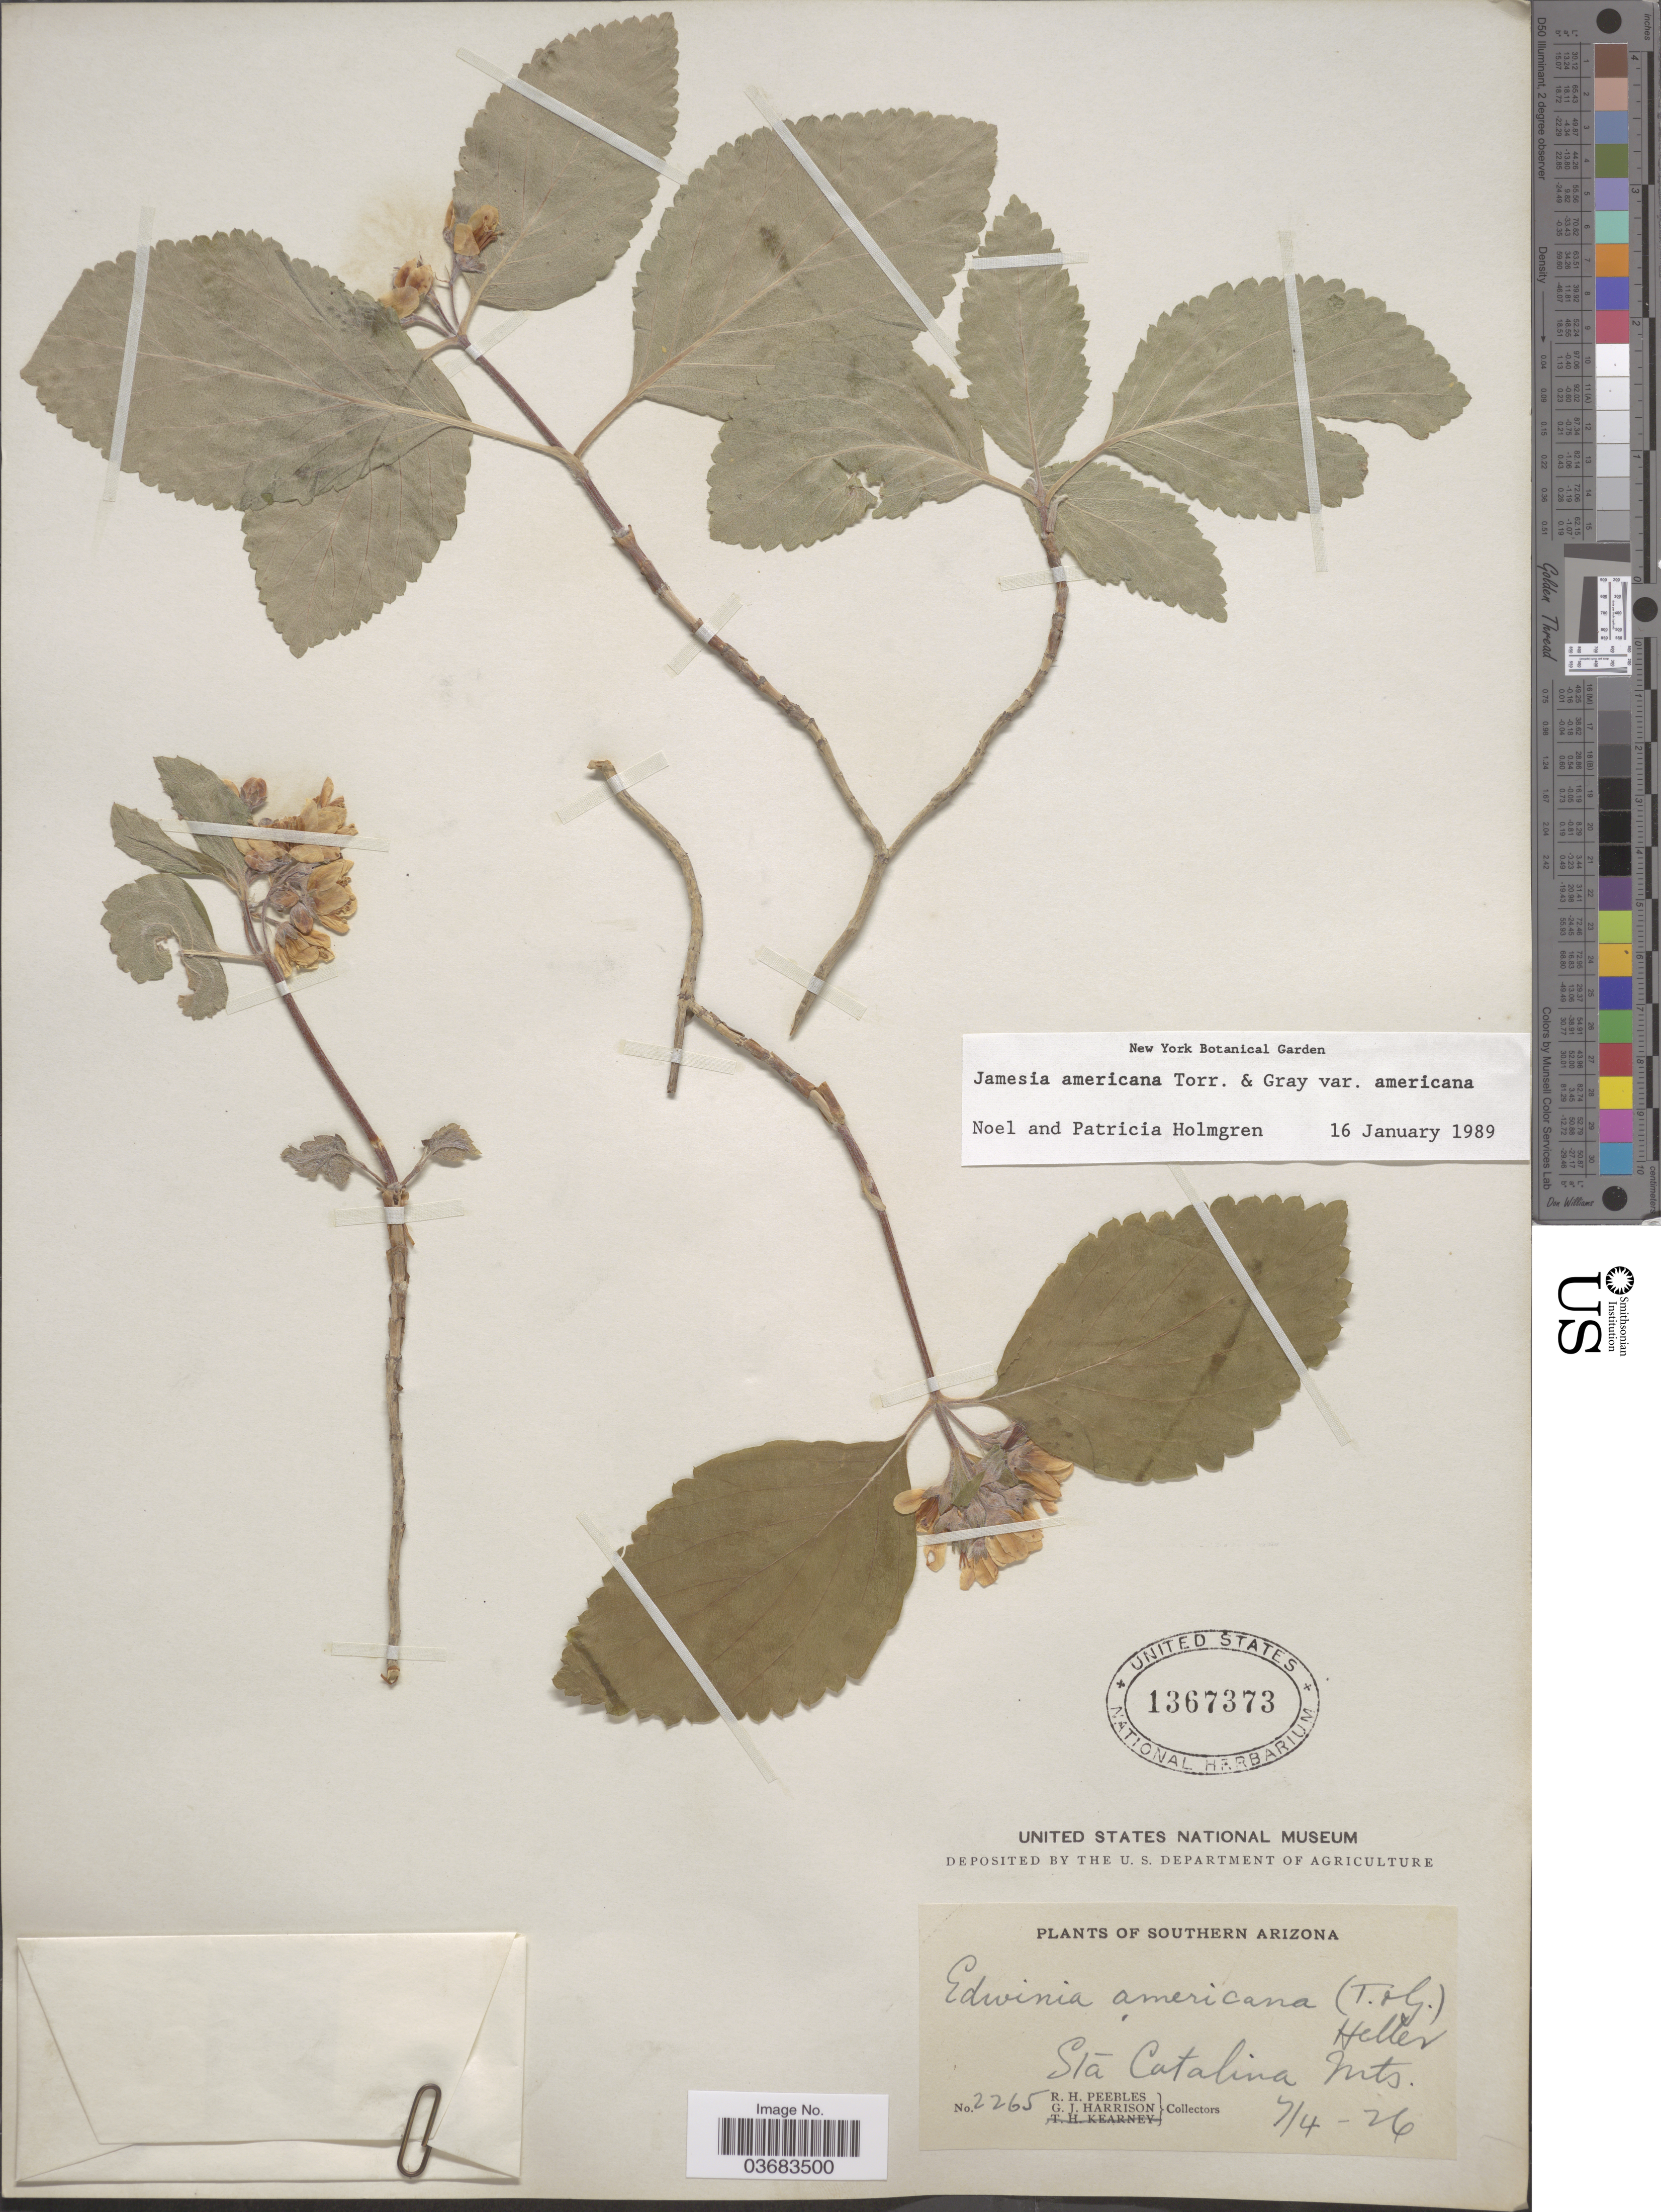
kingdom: Plantae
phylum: Tracheophyta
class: Magnoliopsida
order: Cornales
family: Hydrangeaceae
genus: Edwinia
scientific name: Edwinia americana var. americana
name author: (Torr. & A. Gray) A. Heller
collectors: R. H. Peebles & G. J. Harrison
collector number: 2265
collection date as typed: Transcribed d/m/y: 4/7/26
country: United States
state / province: Arizona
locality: Southern Arizona. Sta Catalina Mts.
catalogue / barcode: US 1367373